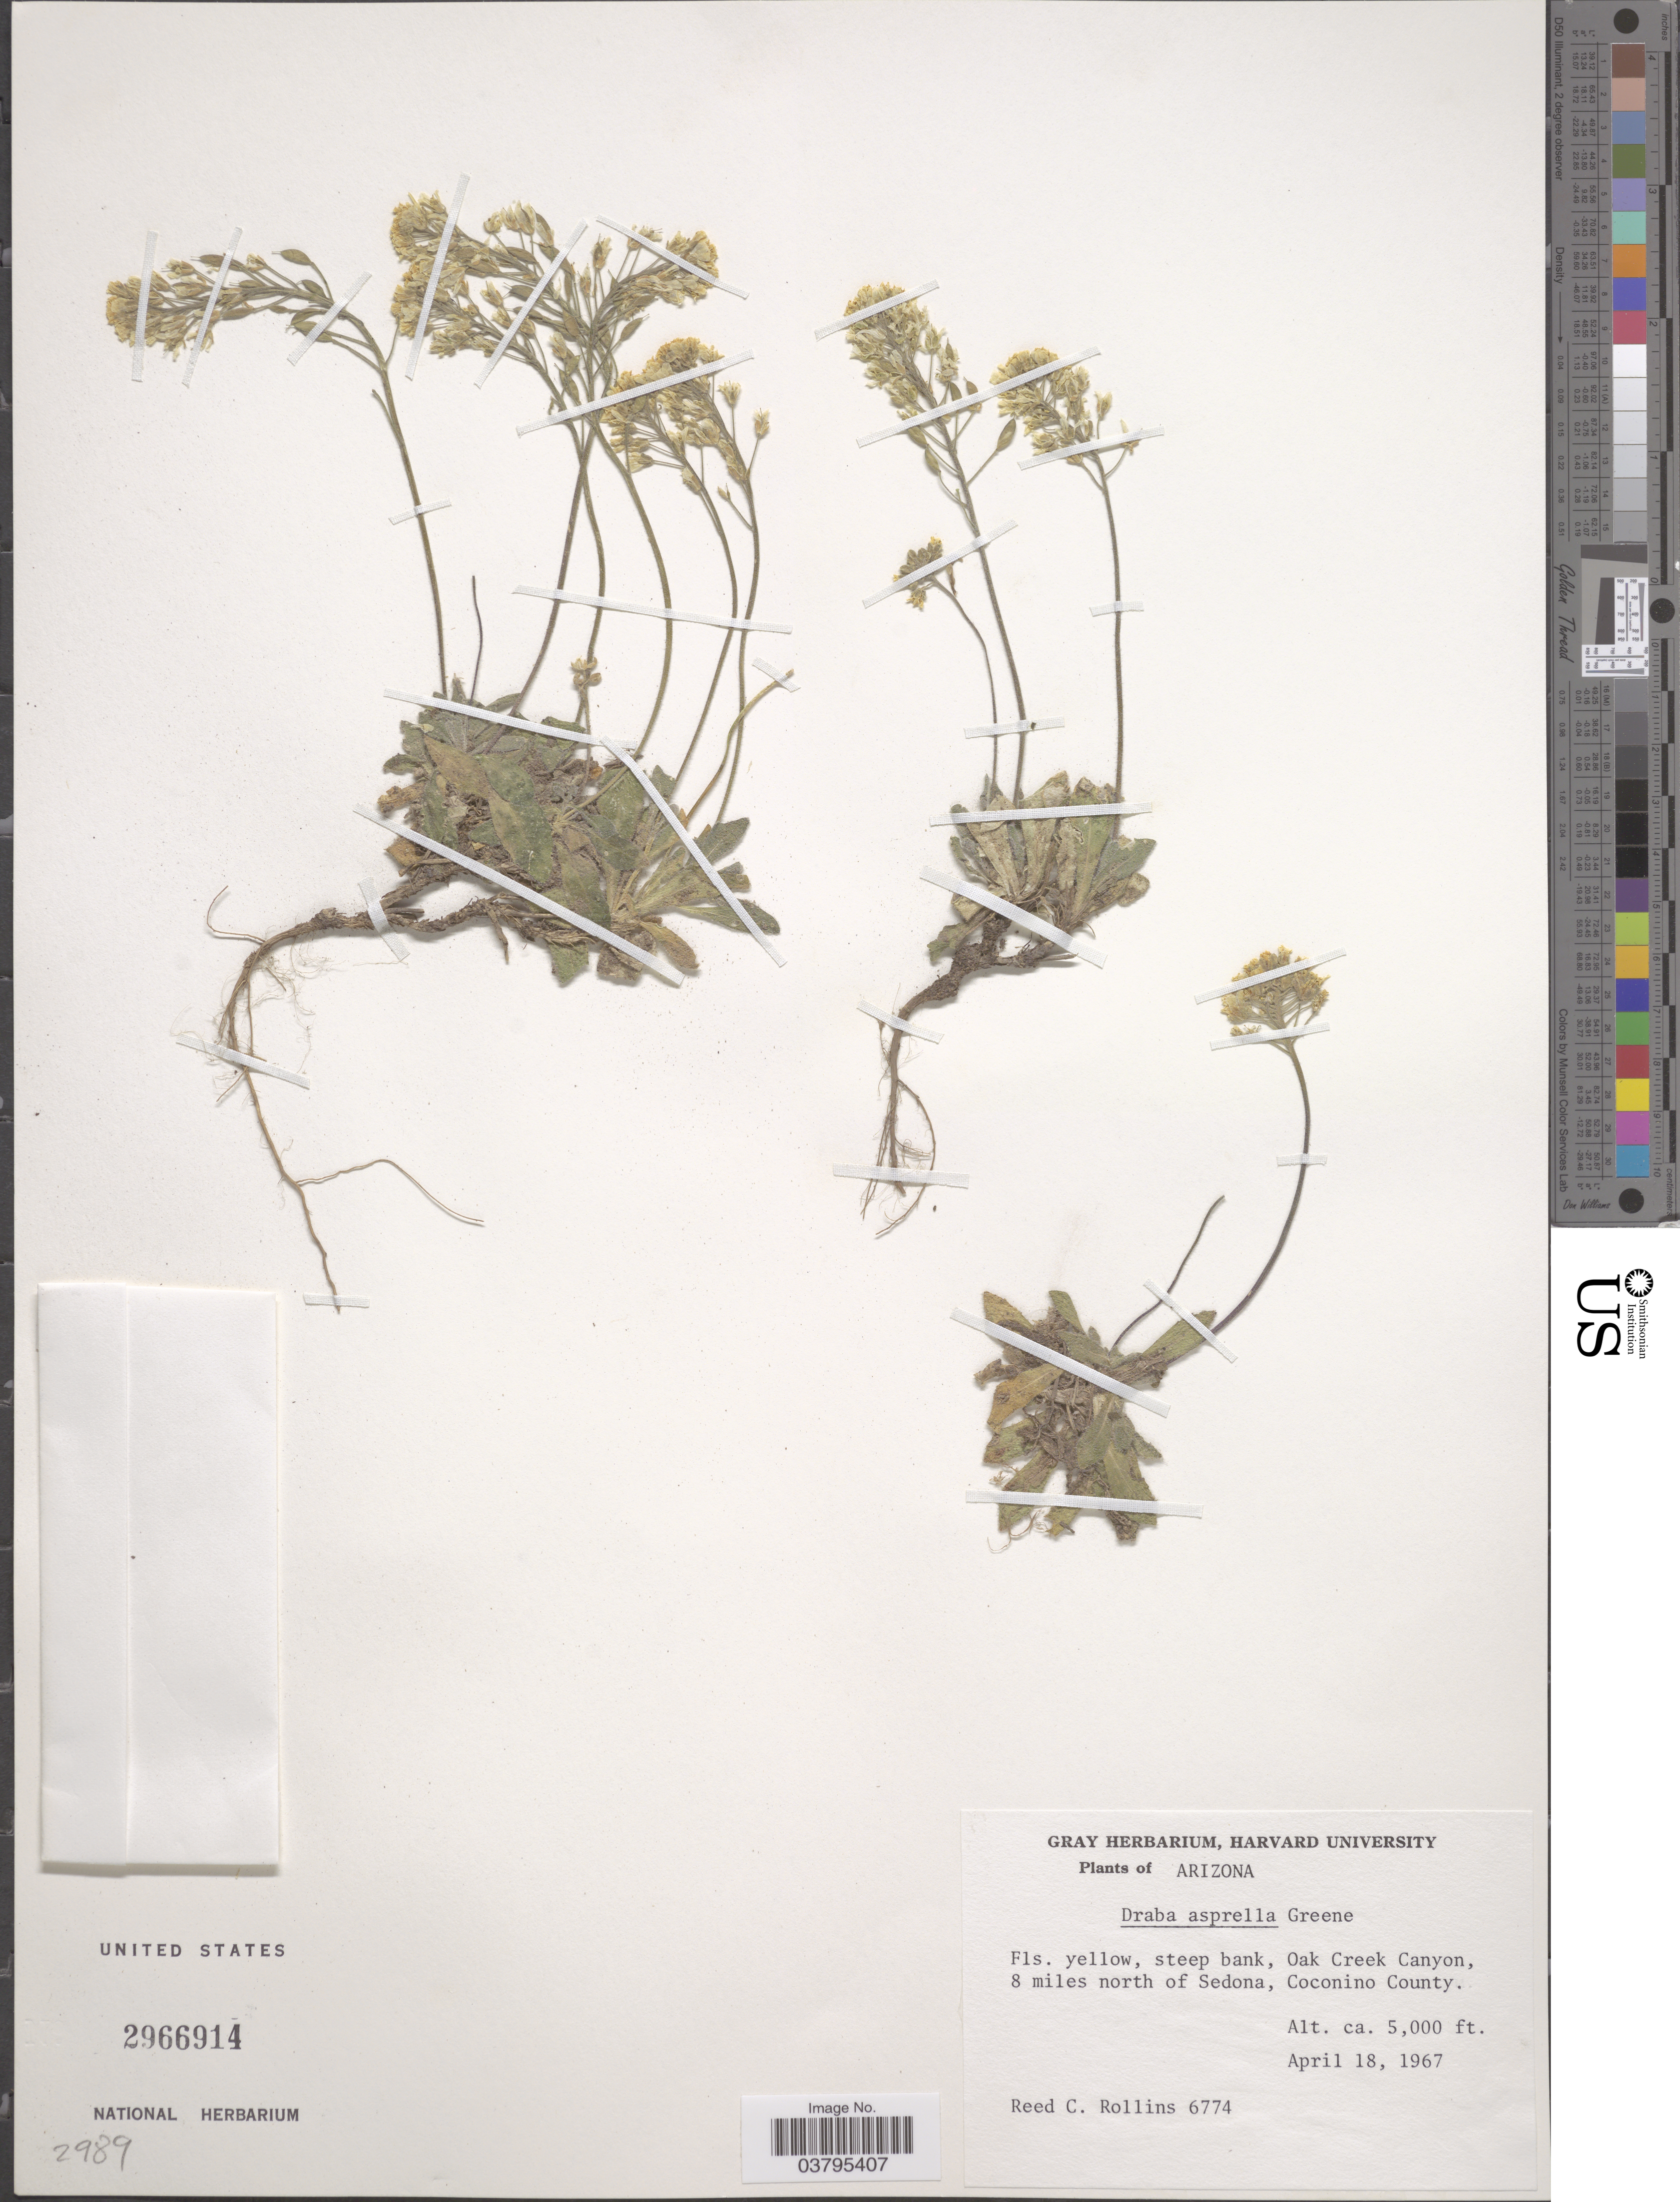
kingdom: Plantae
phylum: Tracheophyta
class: Magnoliopsida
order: Brassicales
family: Brassicaceae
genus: Draba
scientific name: Draba asprella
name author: Greene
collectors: R. C. Rollins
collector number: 6774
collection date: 1967-04-18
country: United States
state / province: Arizona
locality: Oak Creek Canyon, 8 miles north of Sedona, Coconino County.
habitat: steep bank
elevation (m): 1524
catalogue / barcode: US 2966914